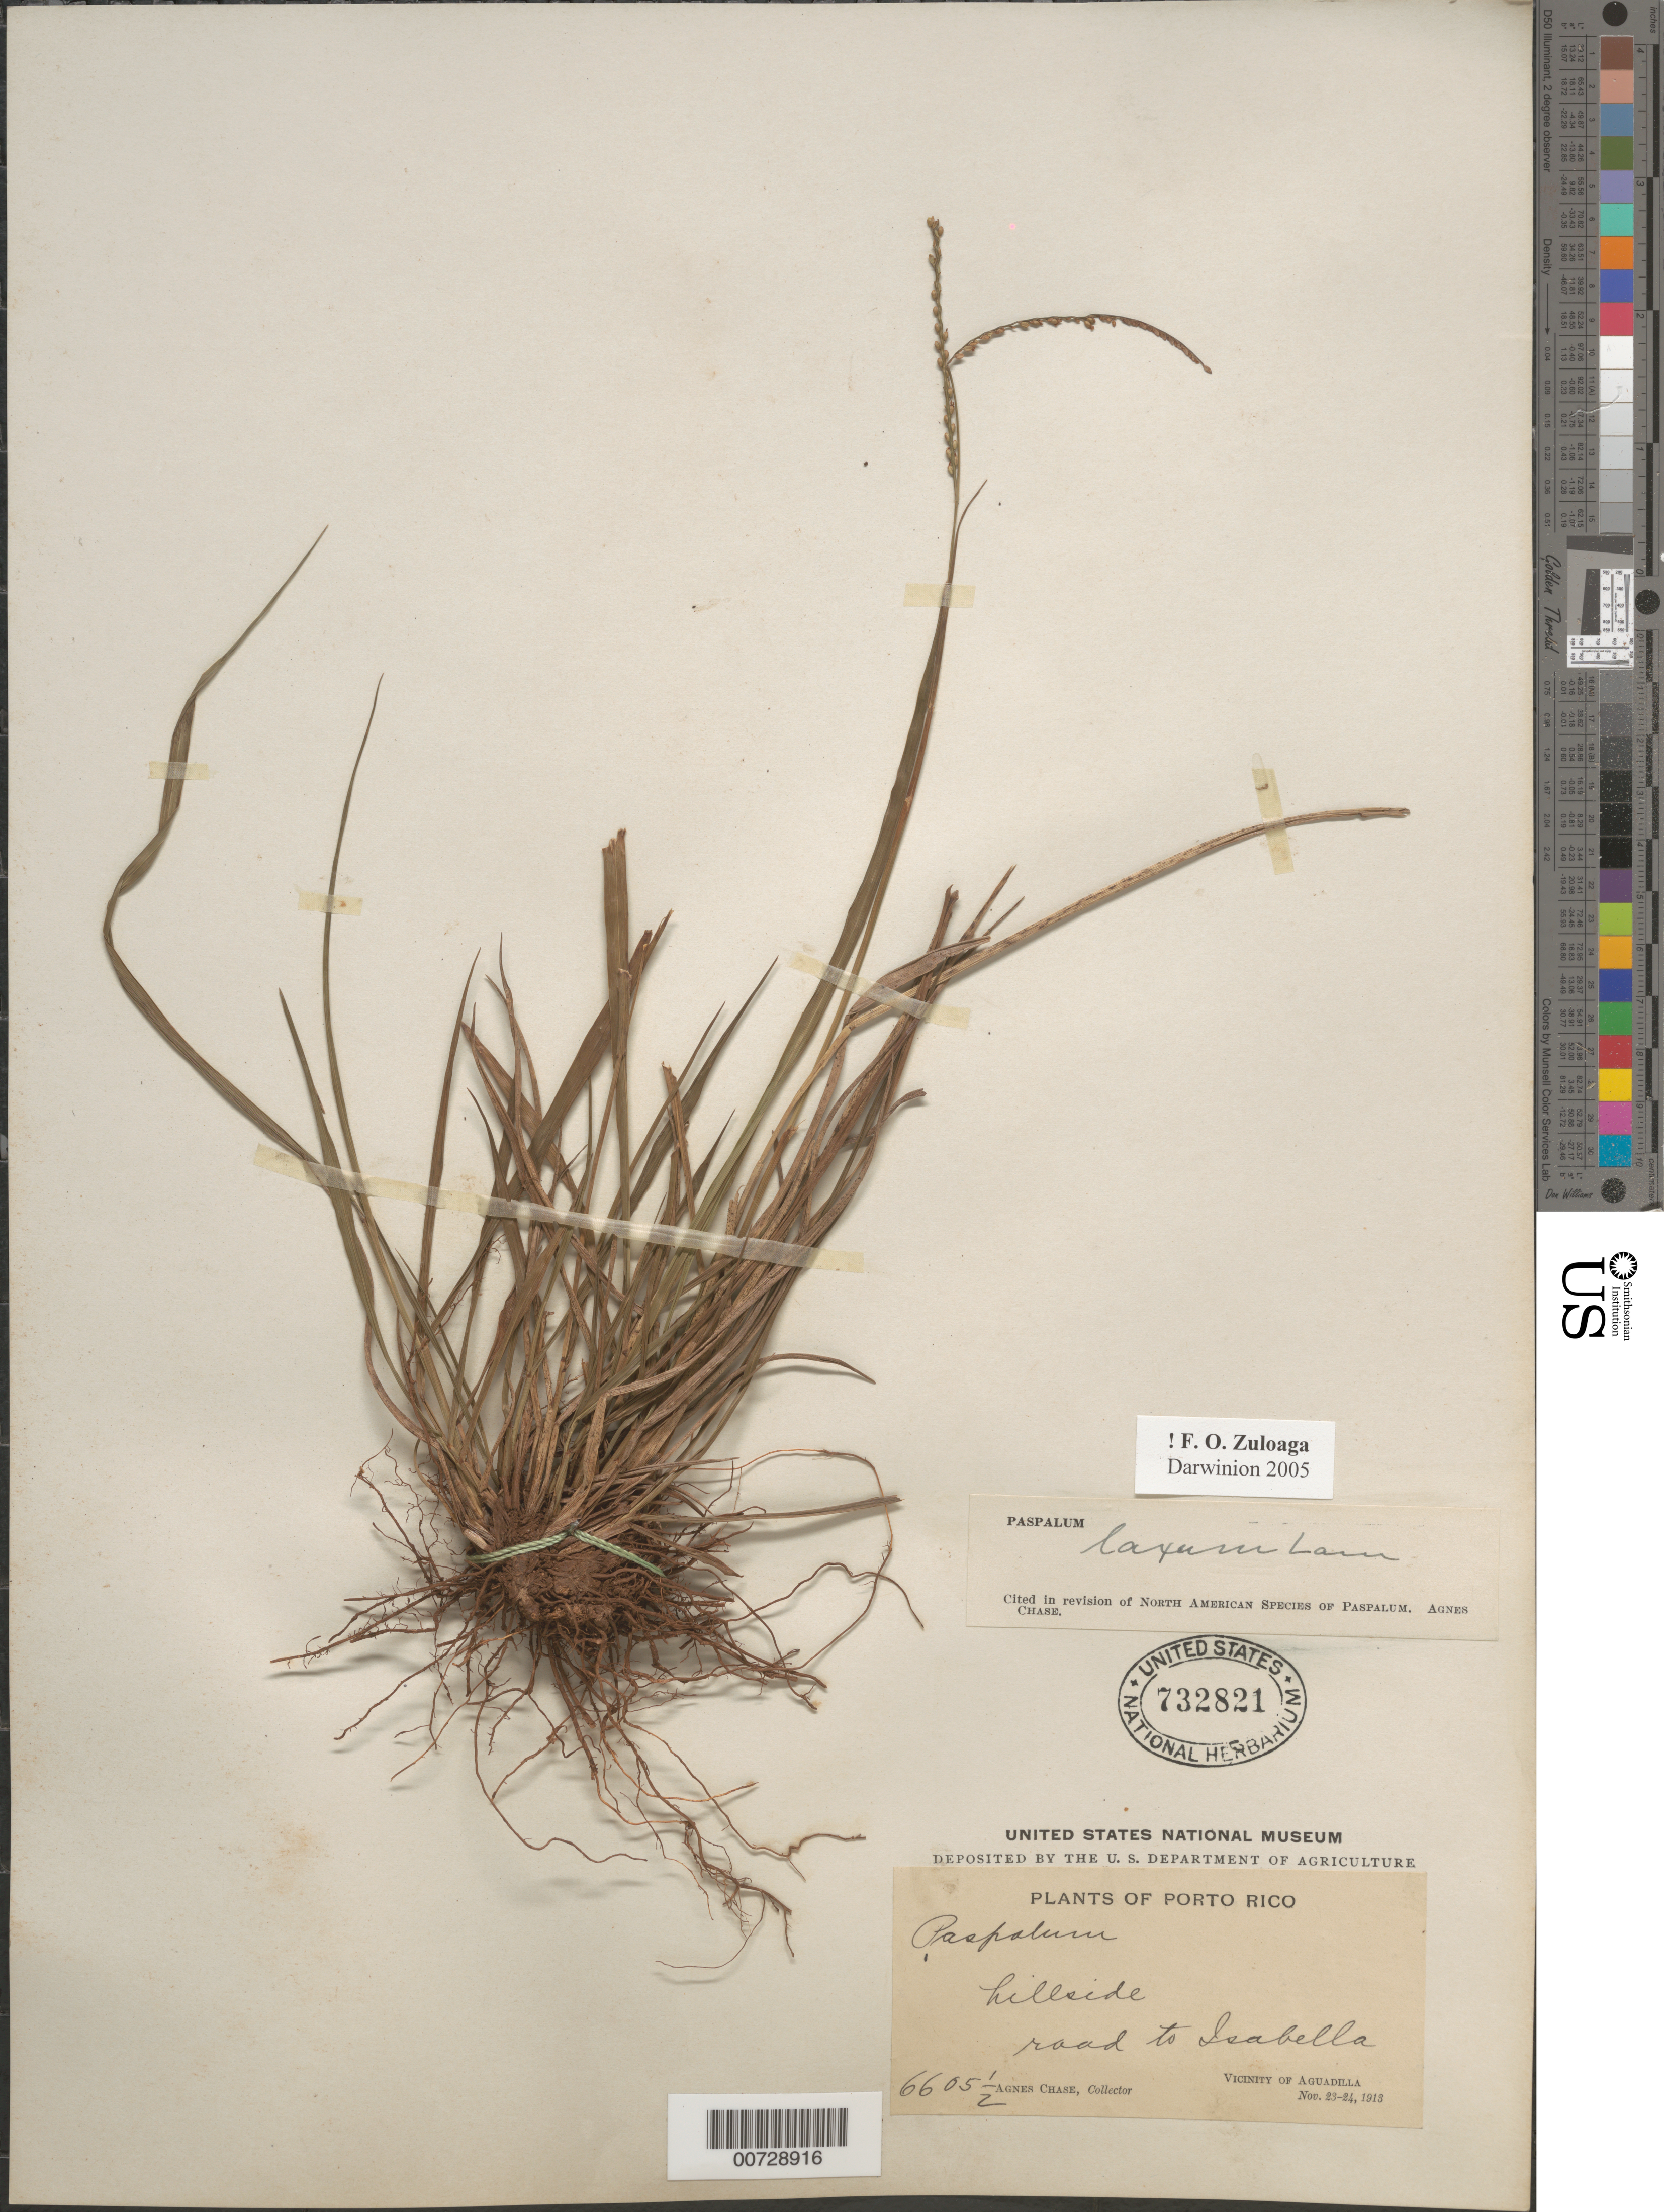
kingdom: Plantae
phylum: Tracheophyta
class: Liliopsida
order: Poales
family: Poaceae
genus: Paspalum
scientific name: Paspalum laxum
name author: Lam.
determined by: Chase, [M.] Agnes, (US)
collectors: A. Chase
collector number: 6605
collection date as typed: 23 Nov 1913 to 24 Nov 1913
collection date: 1913-11-23/1913-11-24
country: Puerto Rico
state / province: Aguadilla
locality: Isabella, road to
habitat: Hillside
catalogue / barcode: US 732821